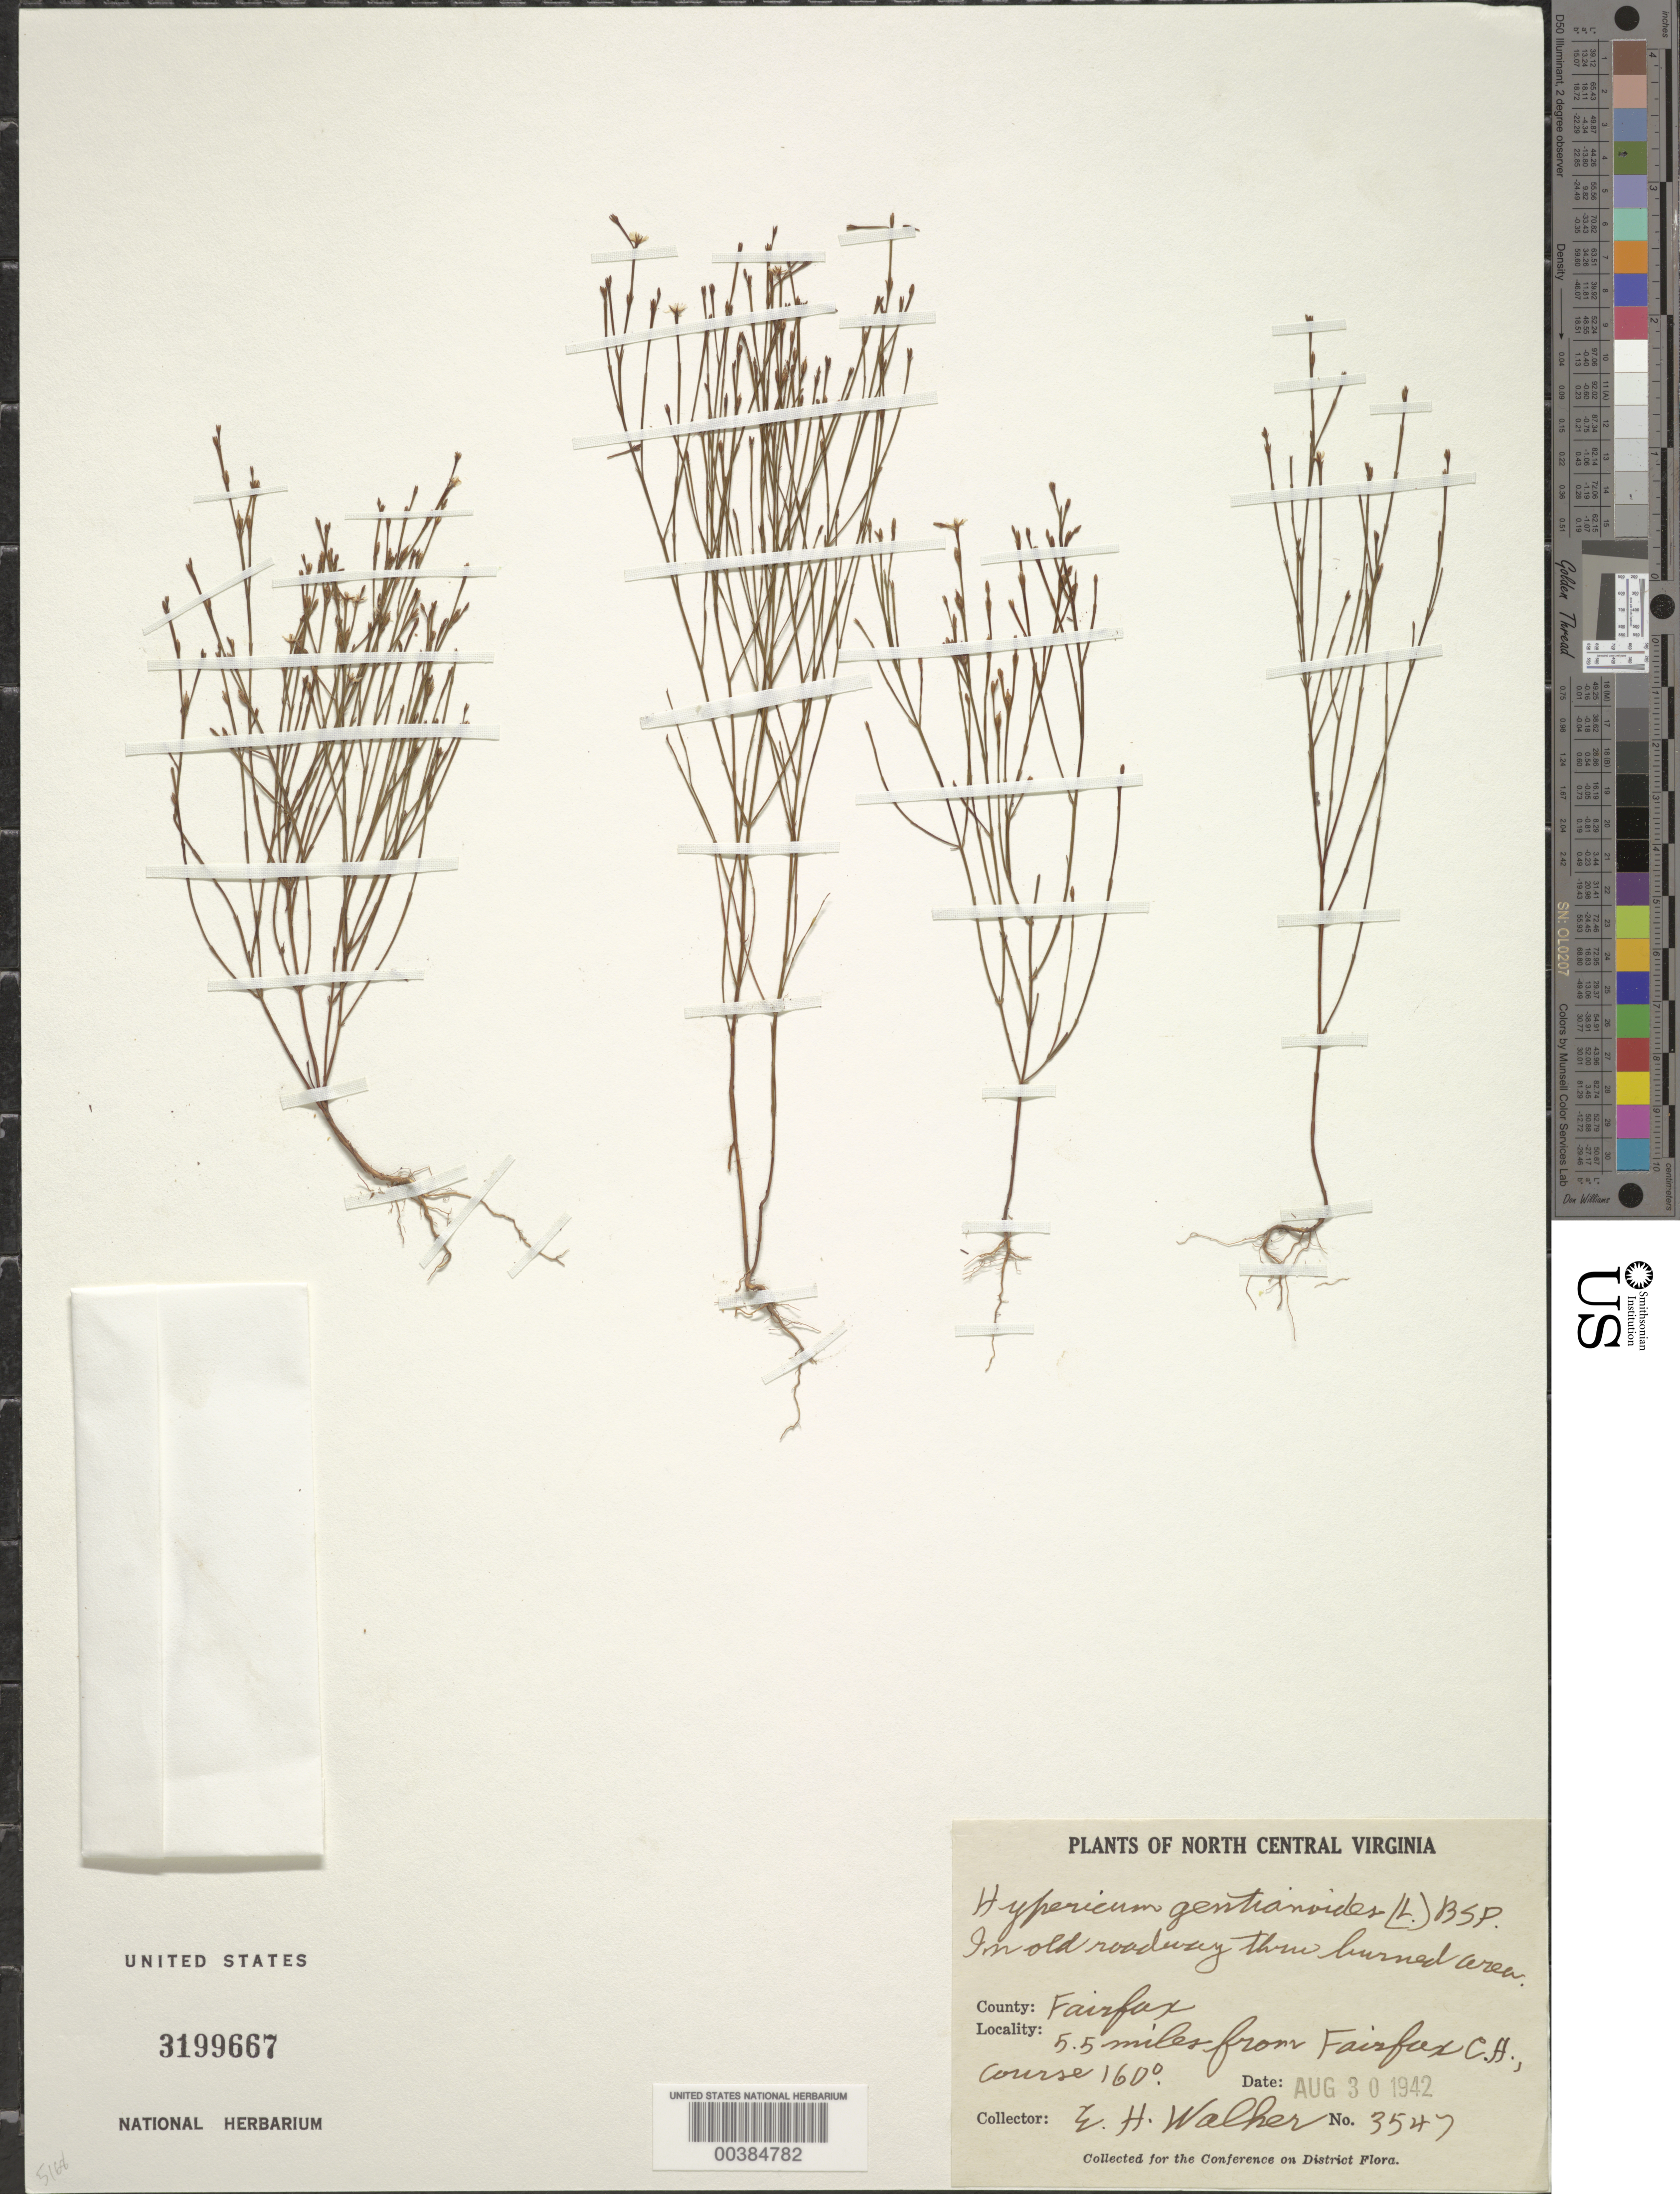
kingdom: Plantae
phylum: Tracheophyta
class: Magnoliopsida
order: Malpighiales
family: Hypericaceae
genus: Hypericum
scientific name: Hypericum gentianoides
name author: (L.) Britton, Stearns & Poggenb.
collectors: E. H. Walker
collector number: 3547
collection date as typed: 30 Aug 1942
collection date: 1942-08-30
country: United States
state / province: Virginia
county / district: Fairfax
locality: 5.5 M from Fairfax Court House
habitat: In old roadway thru burned area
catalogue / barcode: US 3199667